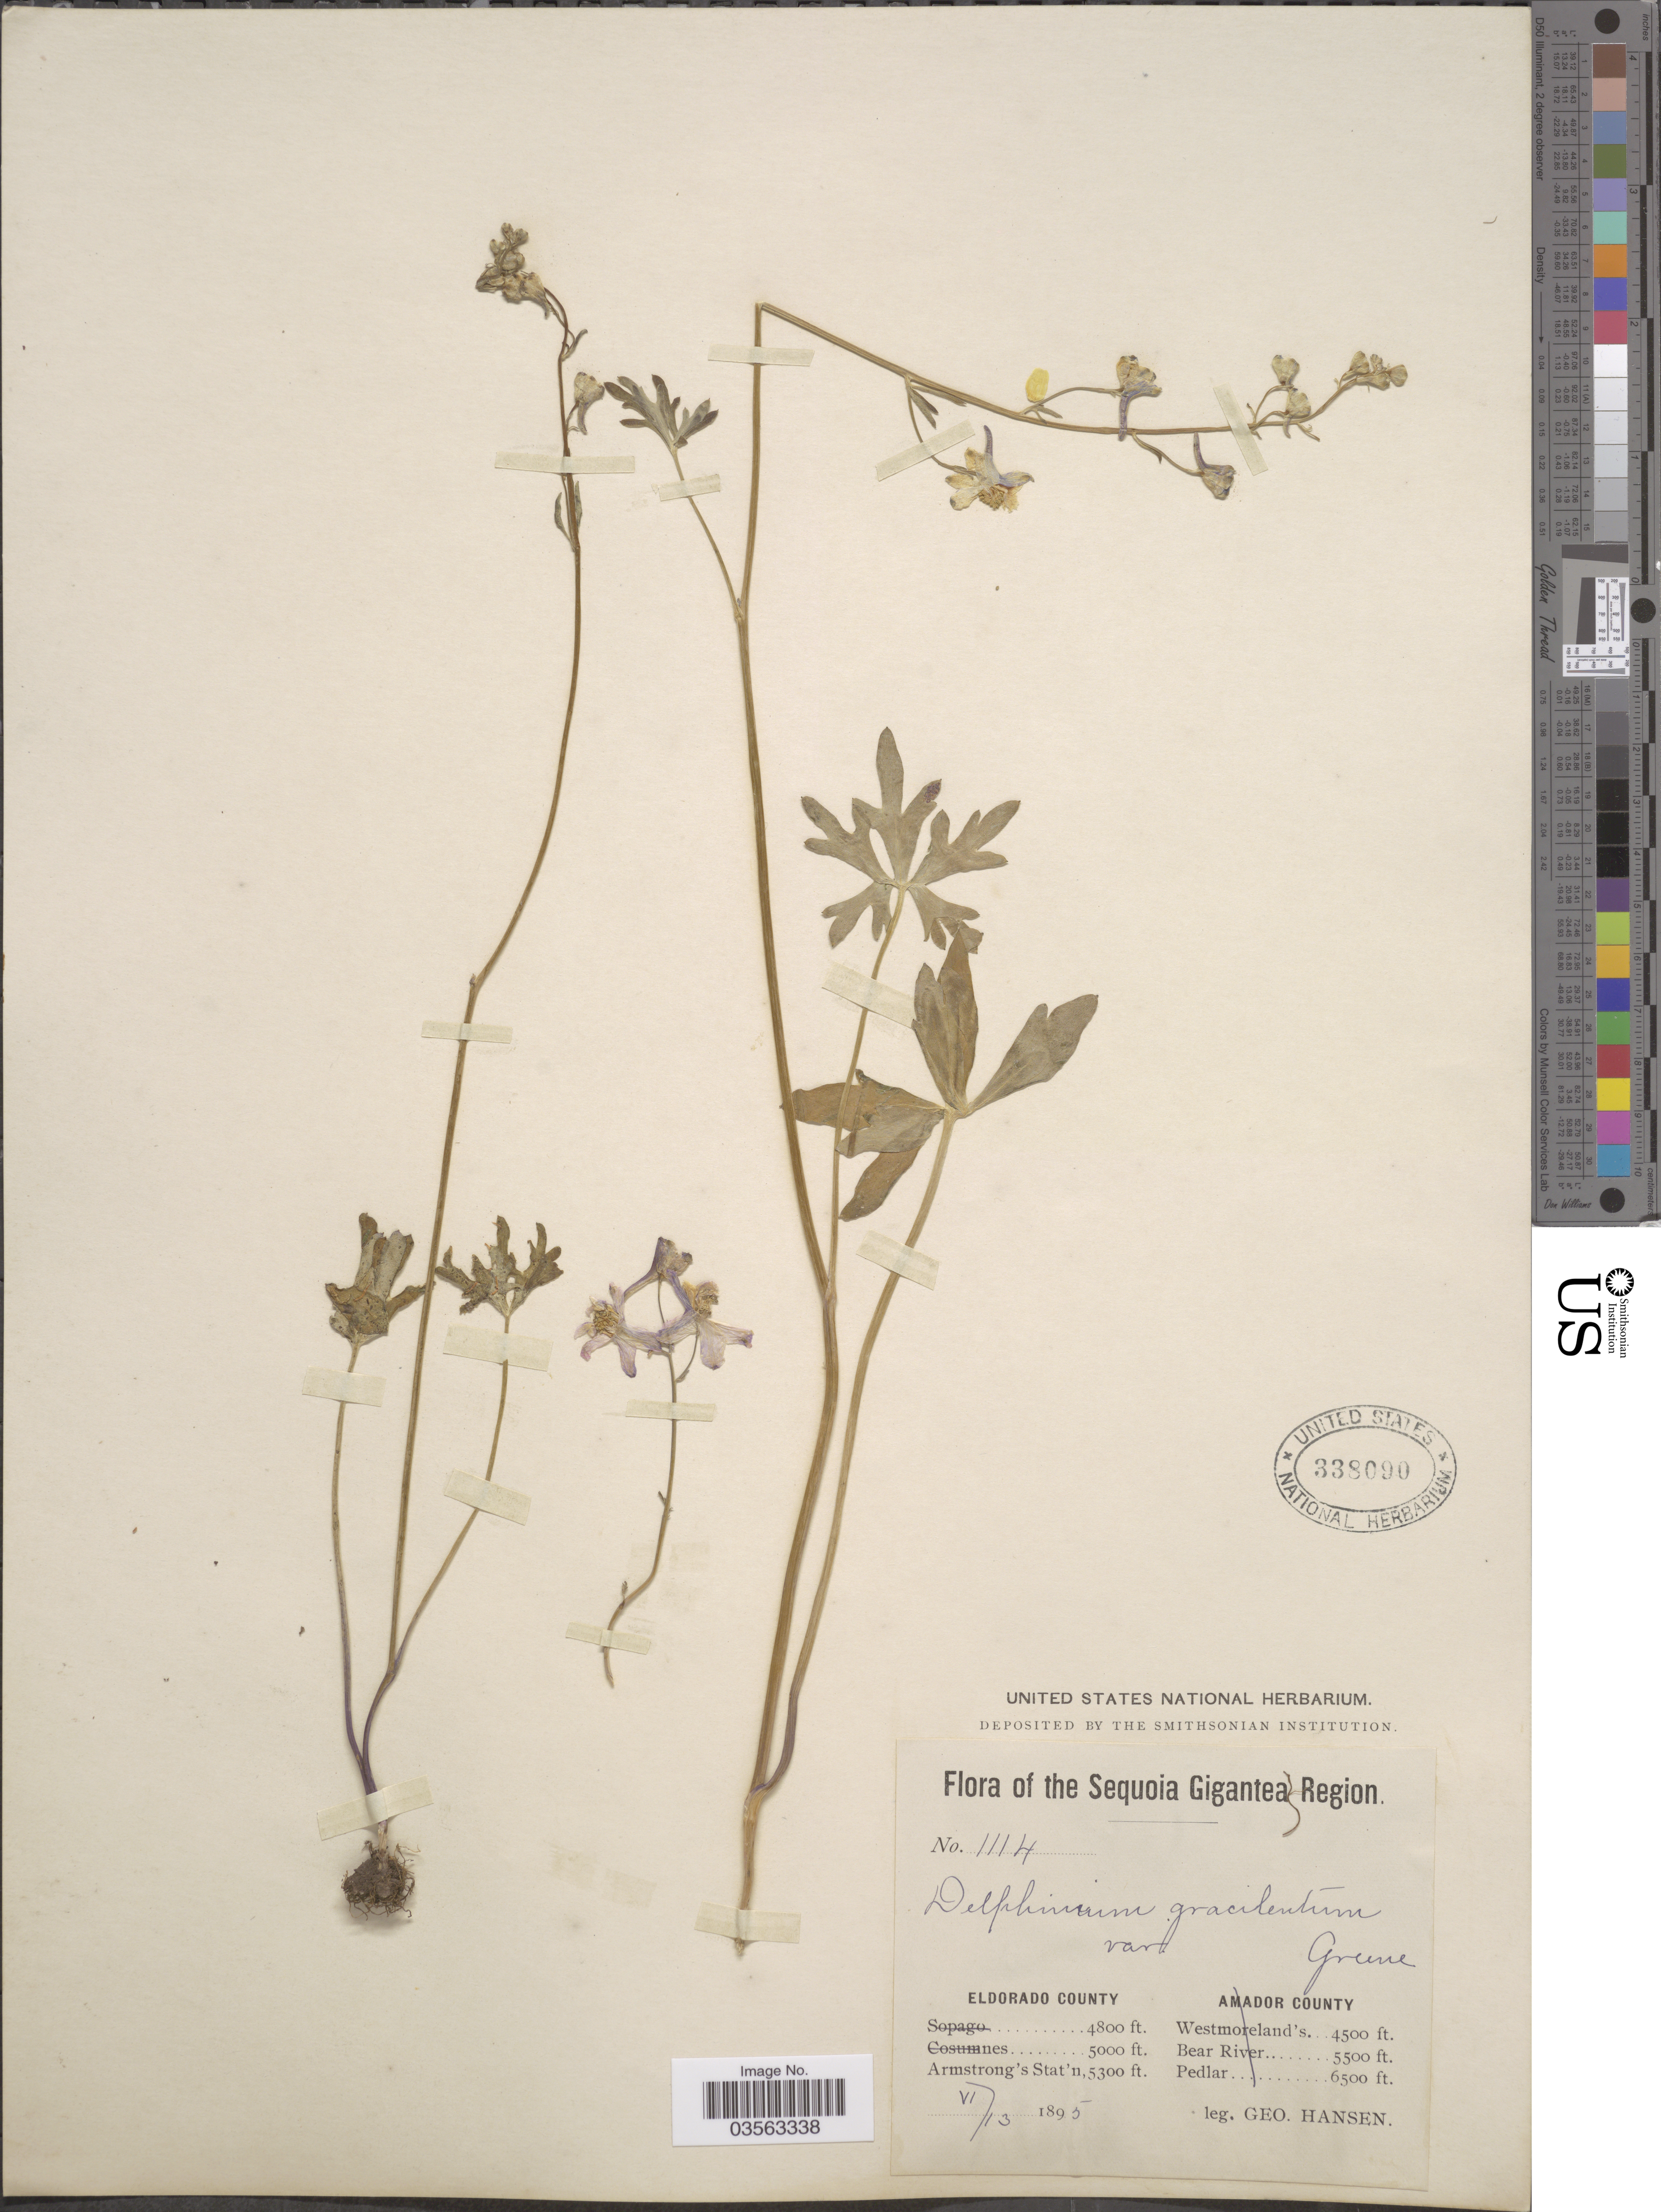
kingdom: Plantae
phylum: Tracheophyta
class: Magnoliopsida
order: Ranunculales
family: Ranunculaceae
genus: Delphinium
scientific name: Delphinium gracilentum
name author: Greene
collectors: G. Hansen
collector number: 1114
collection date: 1895-06-13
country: United States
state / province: California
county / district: El Dorado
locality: The Sequoia Gigantea Region. Eldorado County. Armstrong's Stat'n.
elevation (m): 1615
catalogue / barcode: US 338090